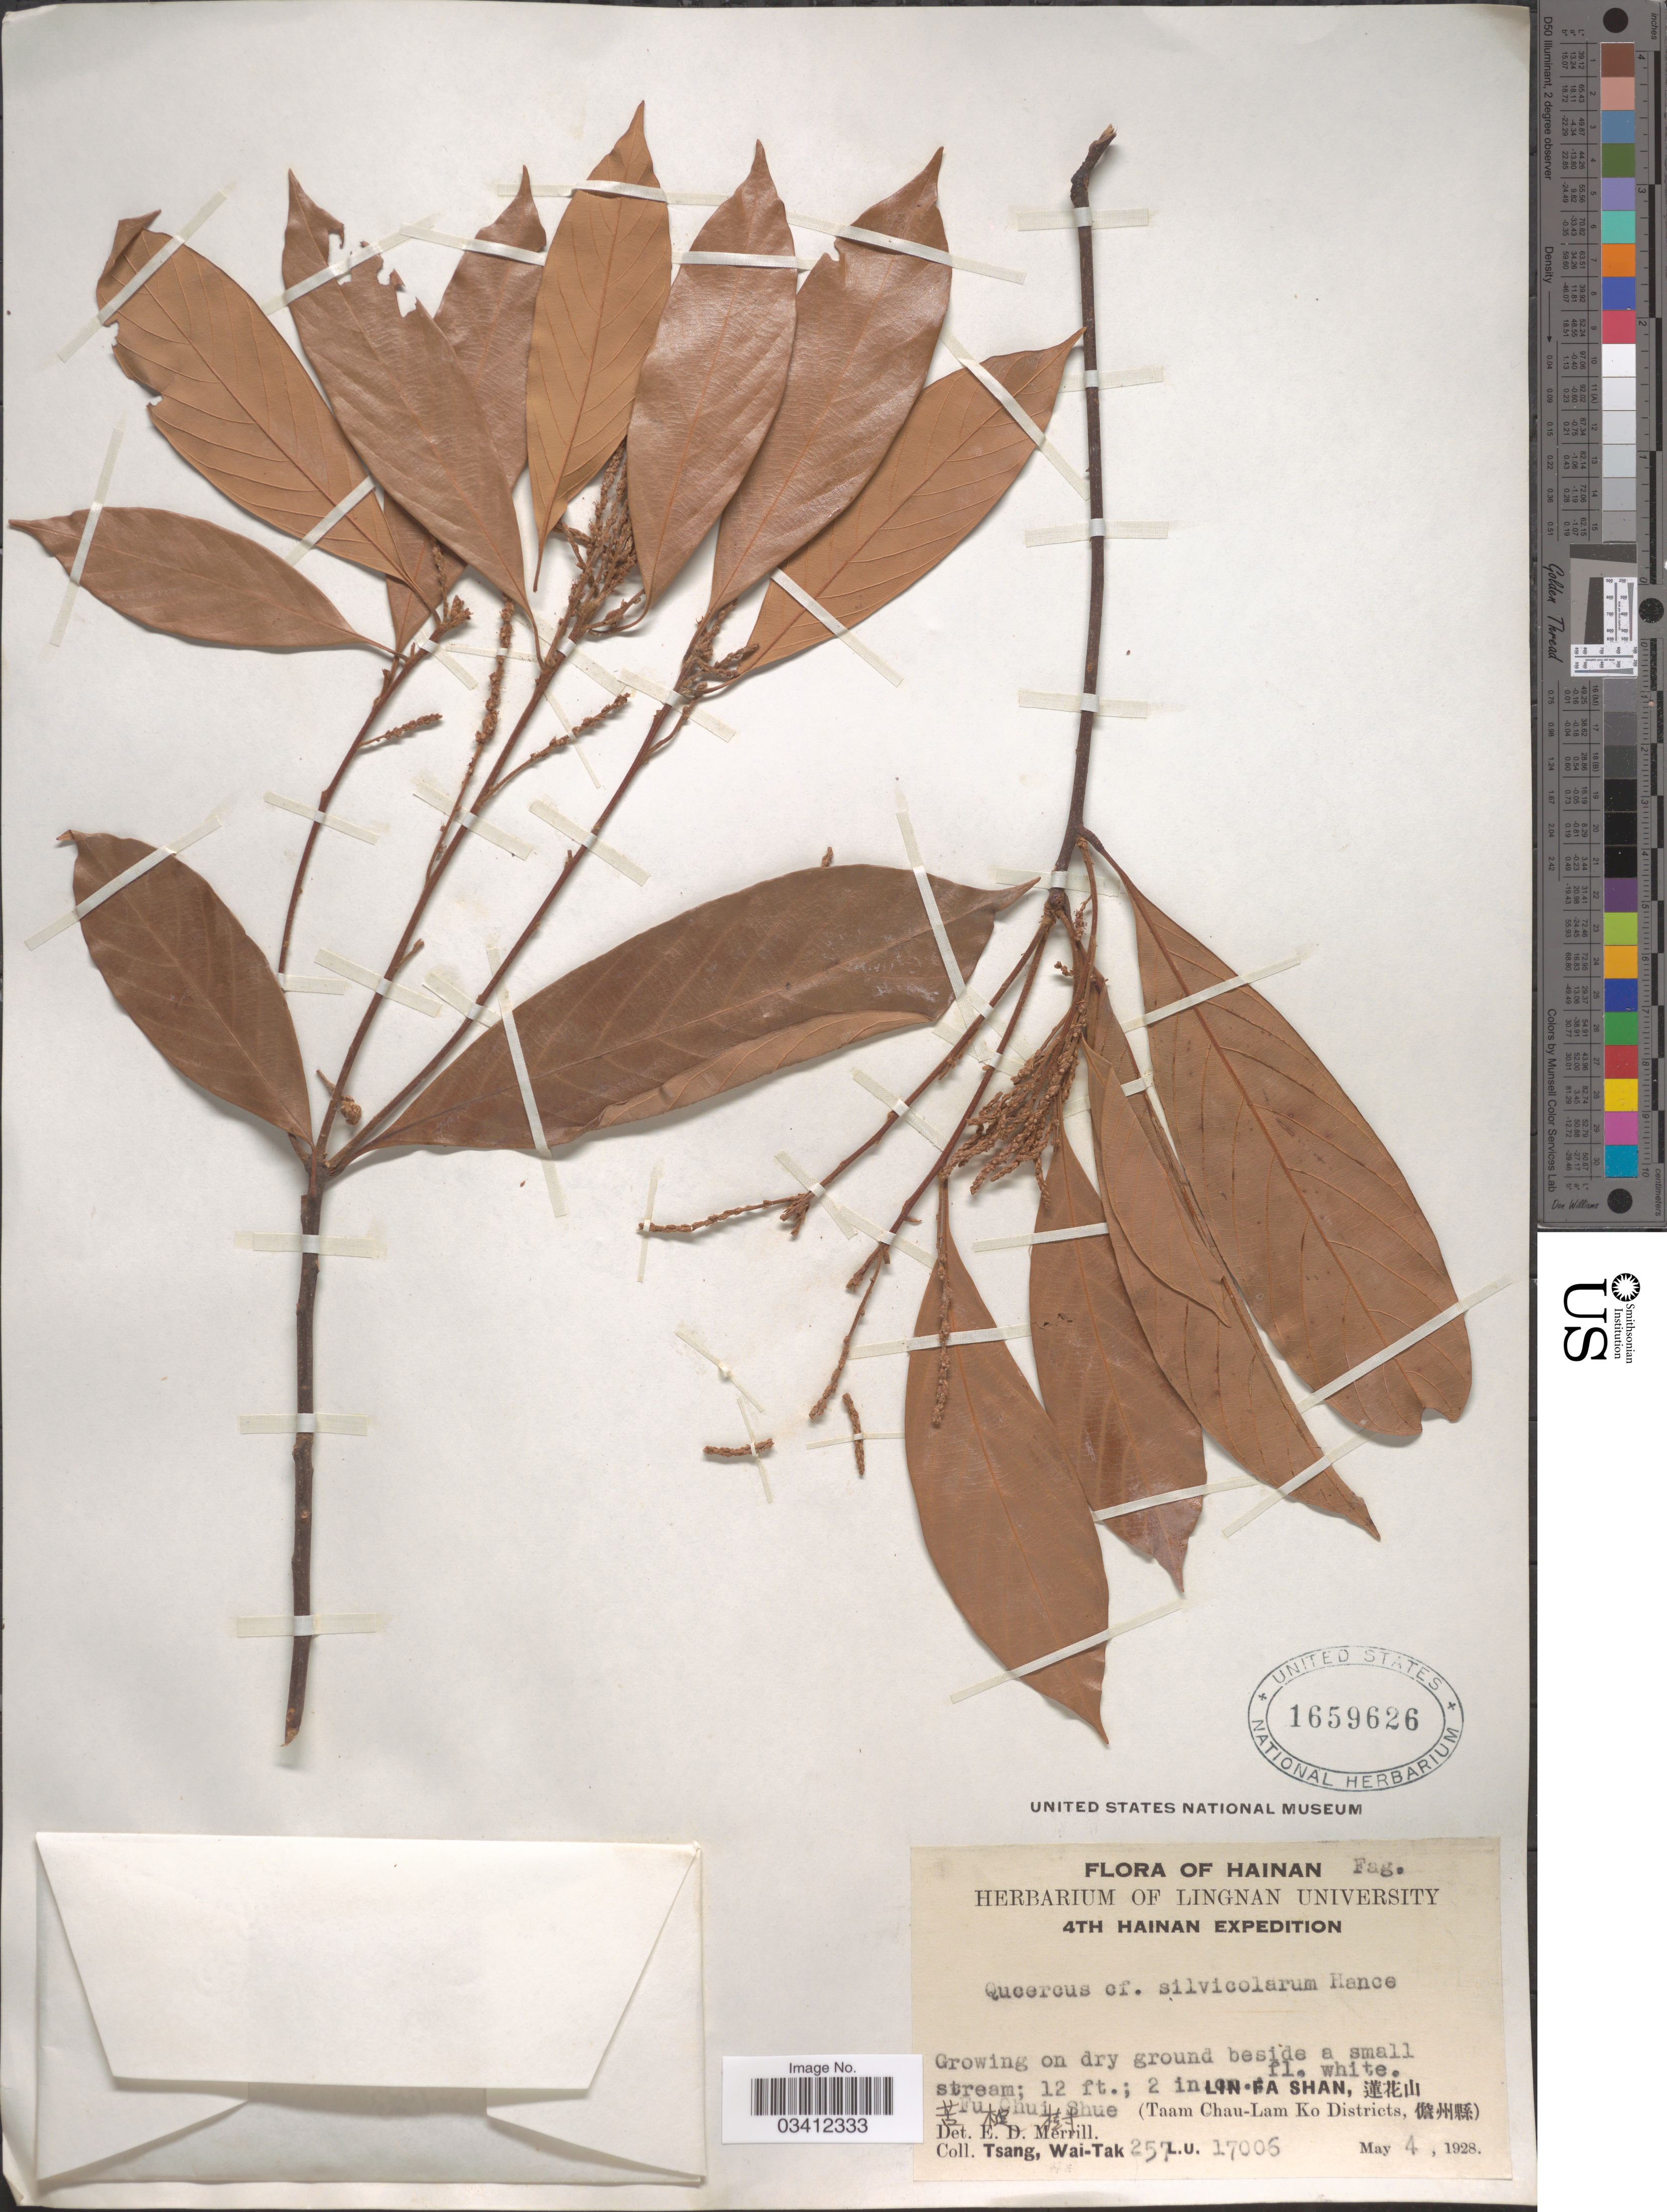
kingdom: Plantae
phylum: Tracheophyta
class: Magnoliopsida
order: Fagales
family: Fagaceae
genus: Quercus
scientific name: Quercus silvicolarum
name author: Hance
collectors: W. T. Tsang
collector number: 257L.U.17006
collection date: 1928-05-04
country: China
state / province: Hainan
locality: Lin Fa Shan, X. Fu Chui Shue X. (Taam Chau-Lam Ko Districts, X).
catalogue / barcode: US 1659626